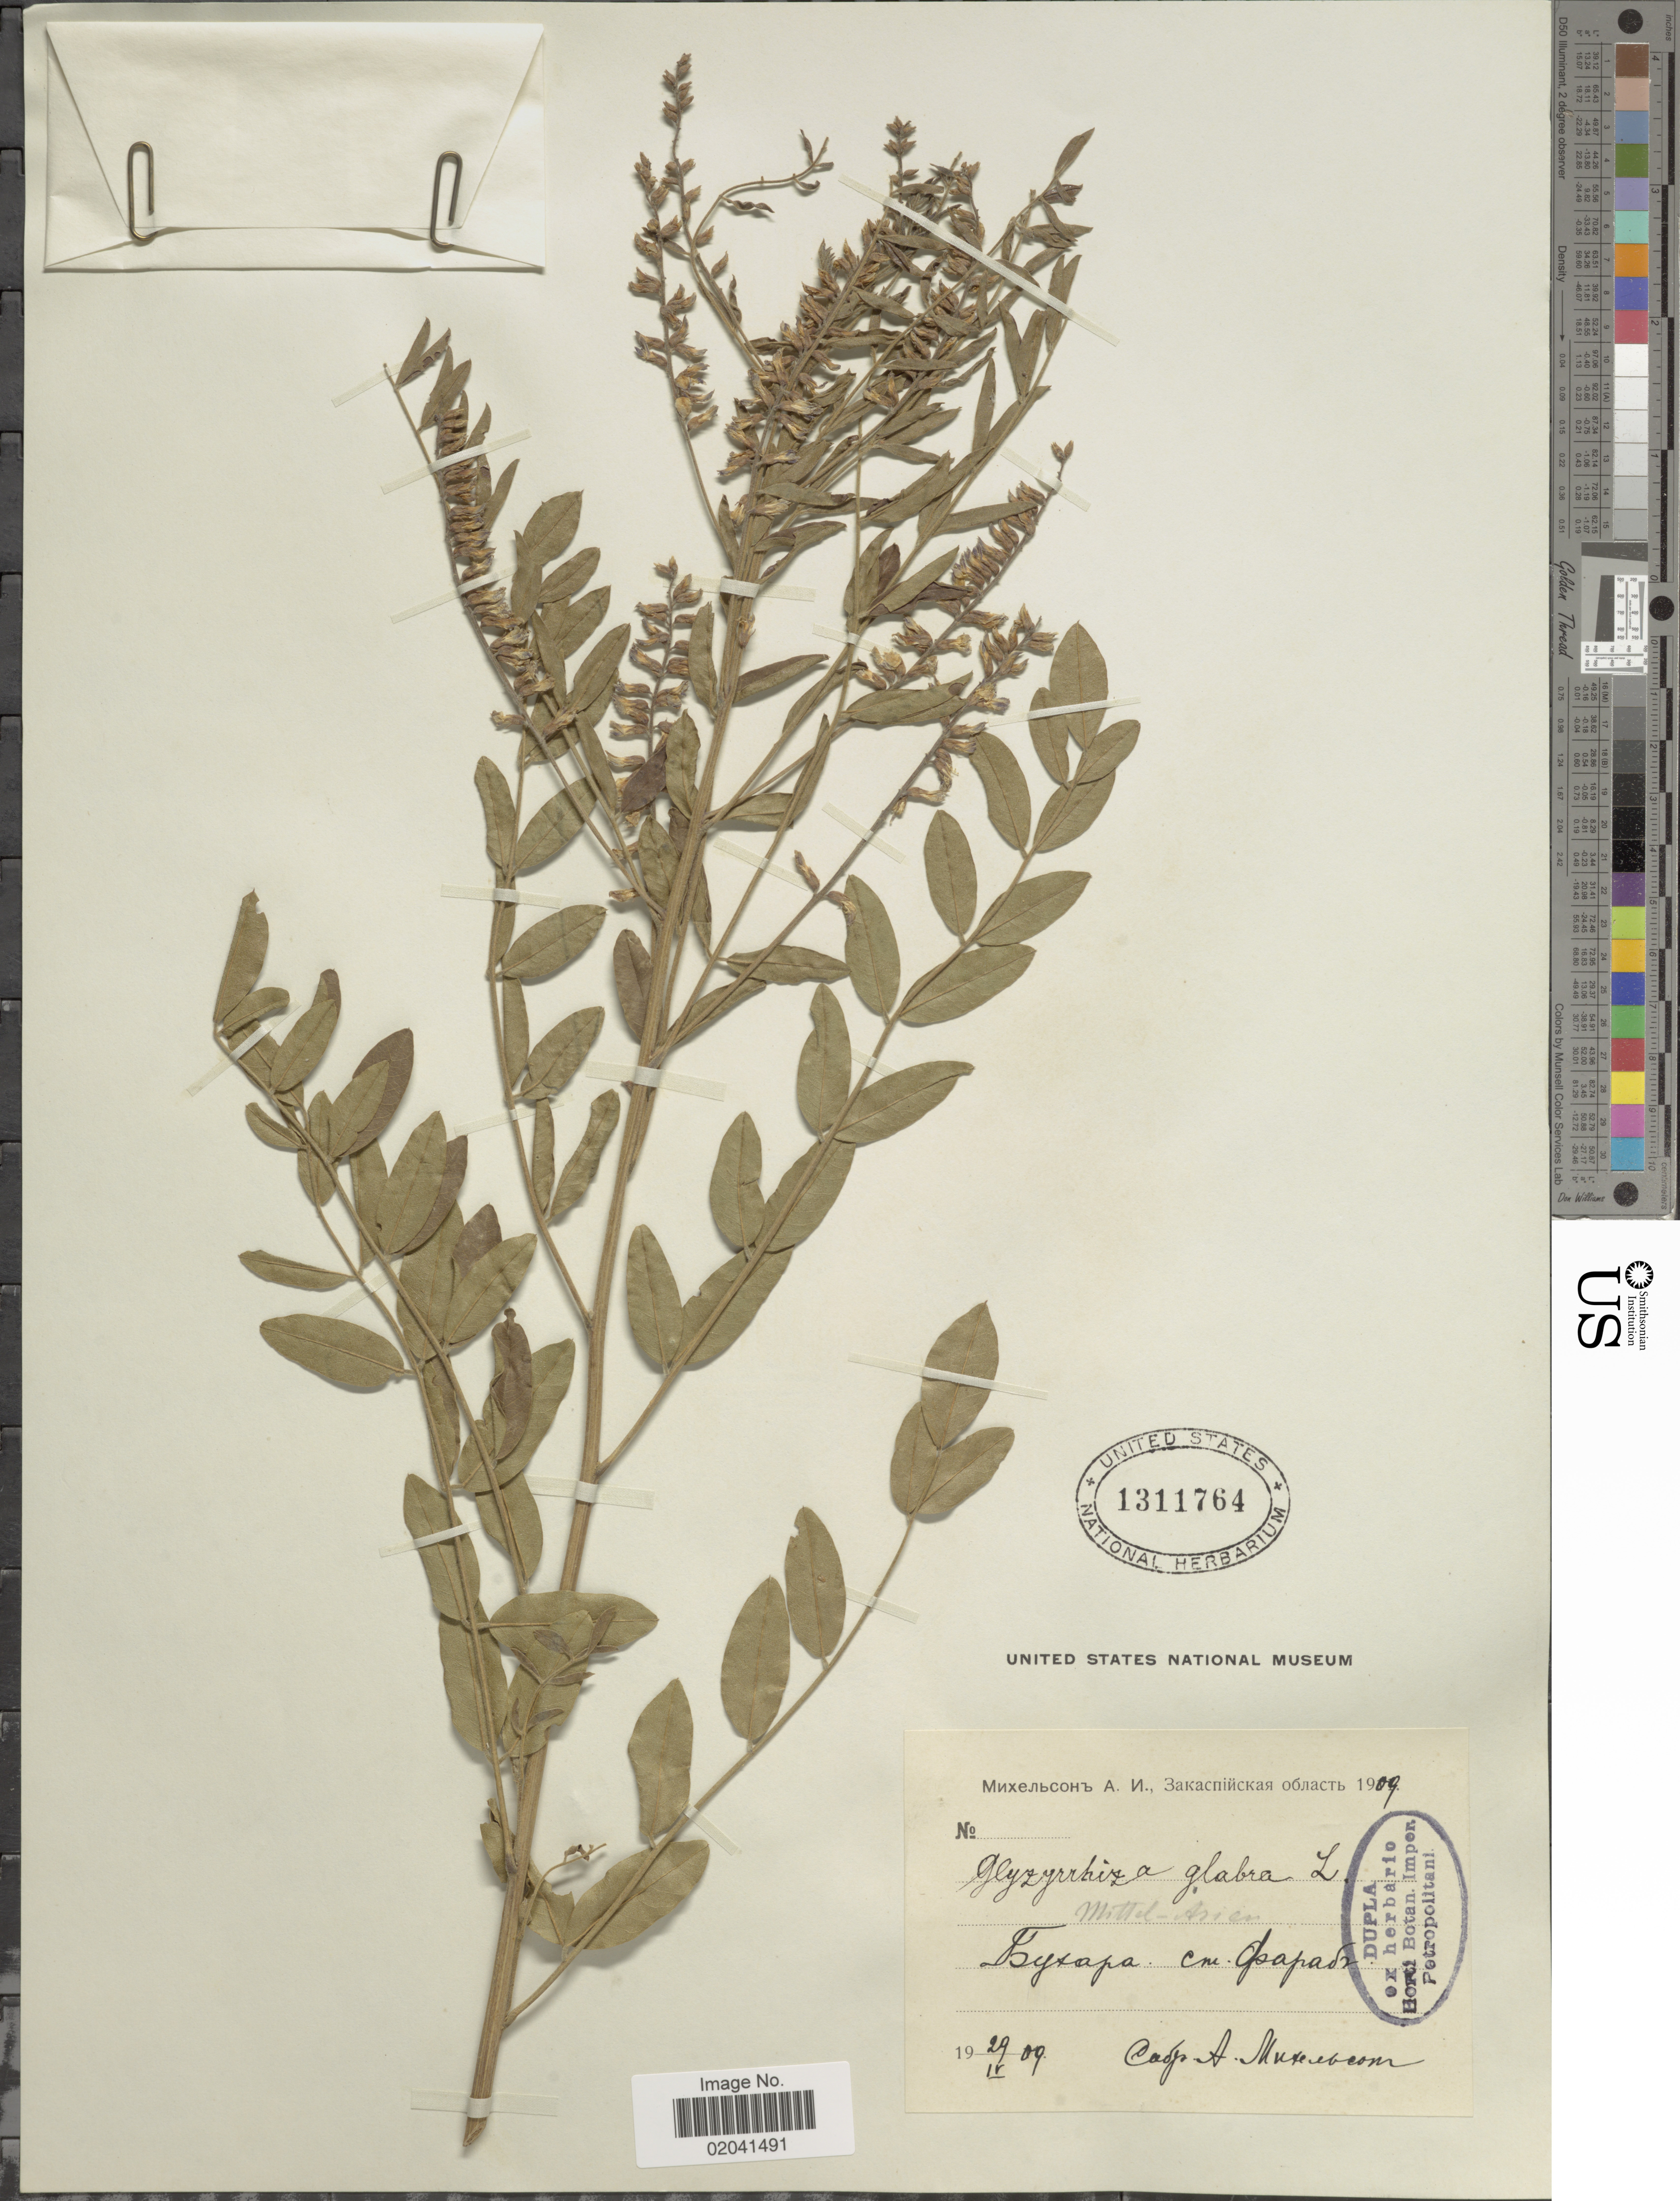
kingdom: Plantae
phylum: Tracheophyta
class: Magnoliopsida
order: Fabales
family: Fabaceae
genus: Glycyrrhiza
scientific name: Glycyrrhiza glabra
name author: L.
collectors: A. Mikhelson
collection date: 1909-04-29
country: Uzbekistan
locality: Bukhara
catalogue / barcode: US 1311764